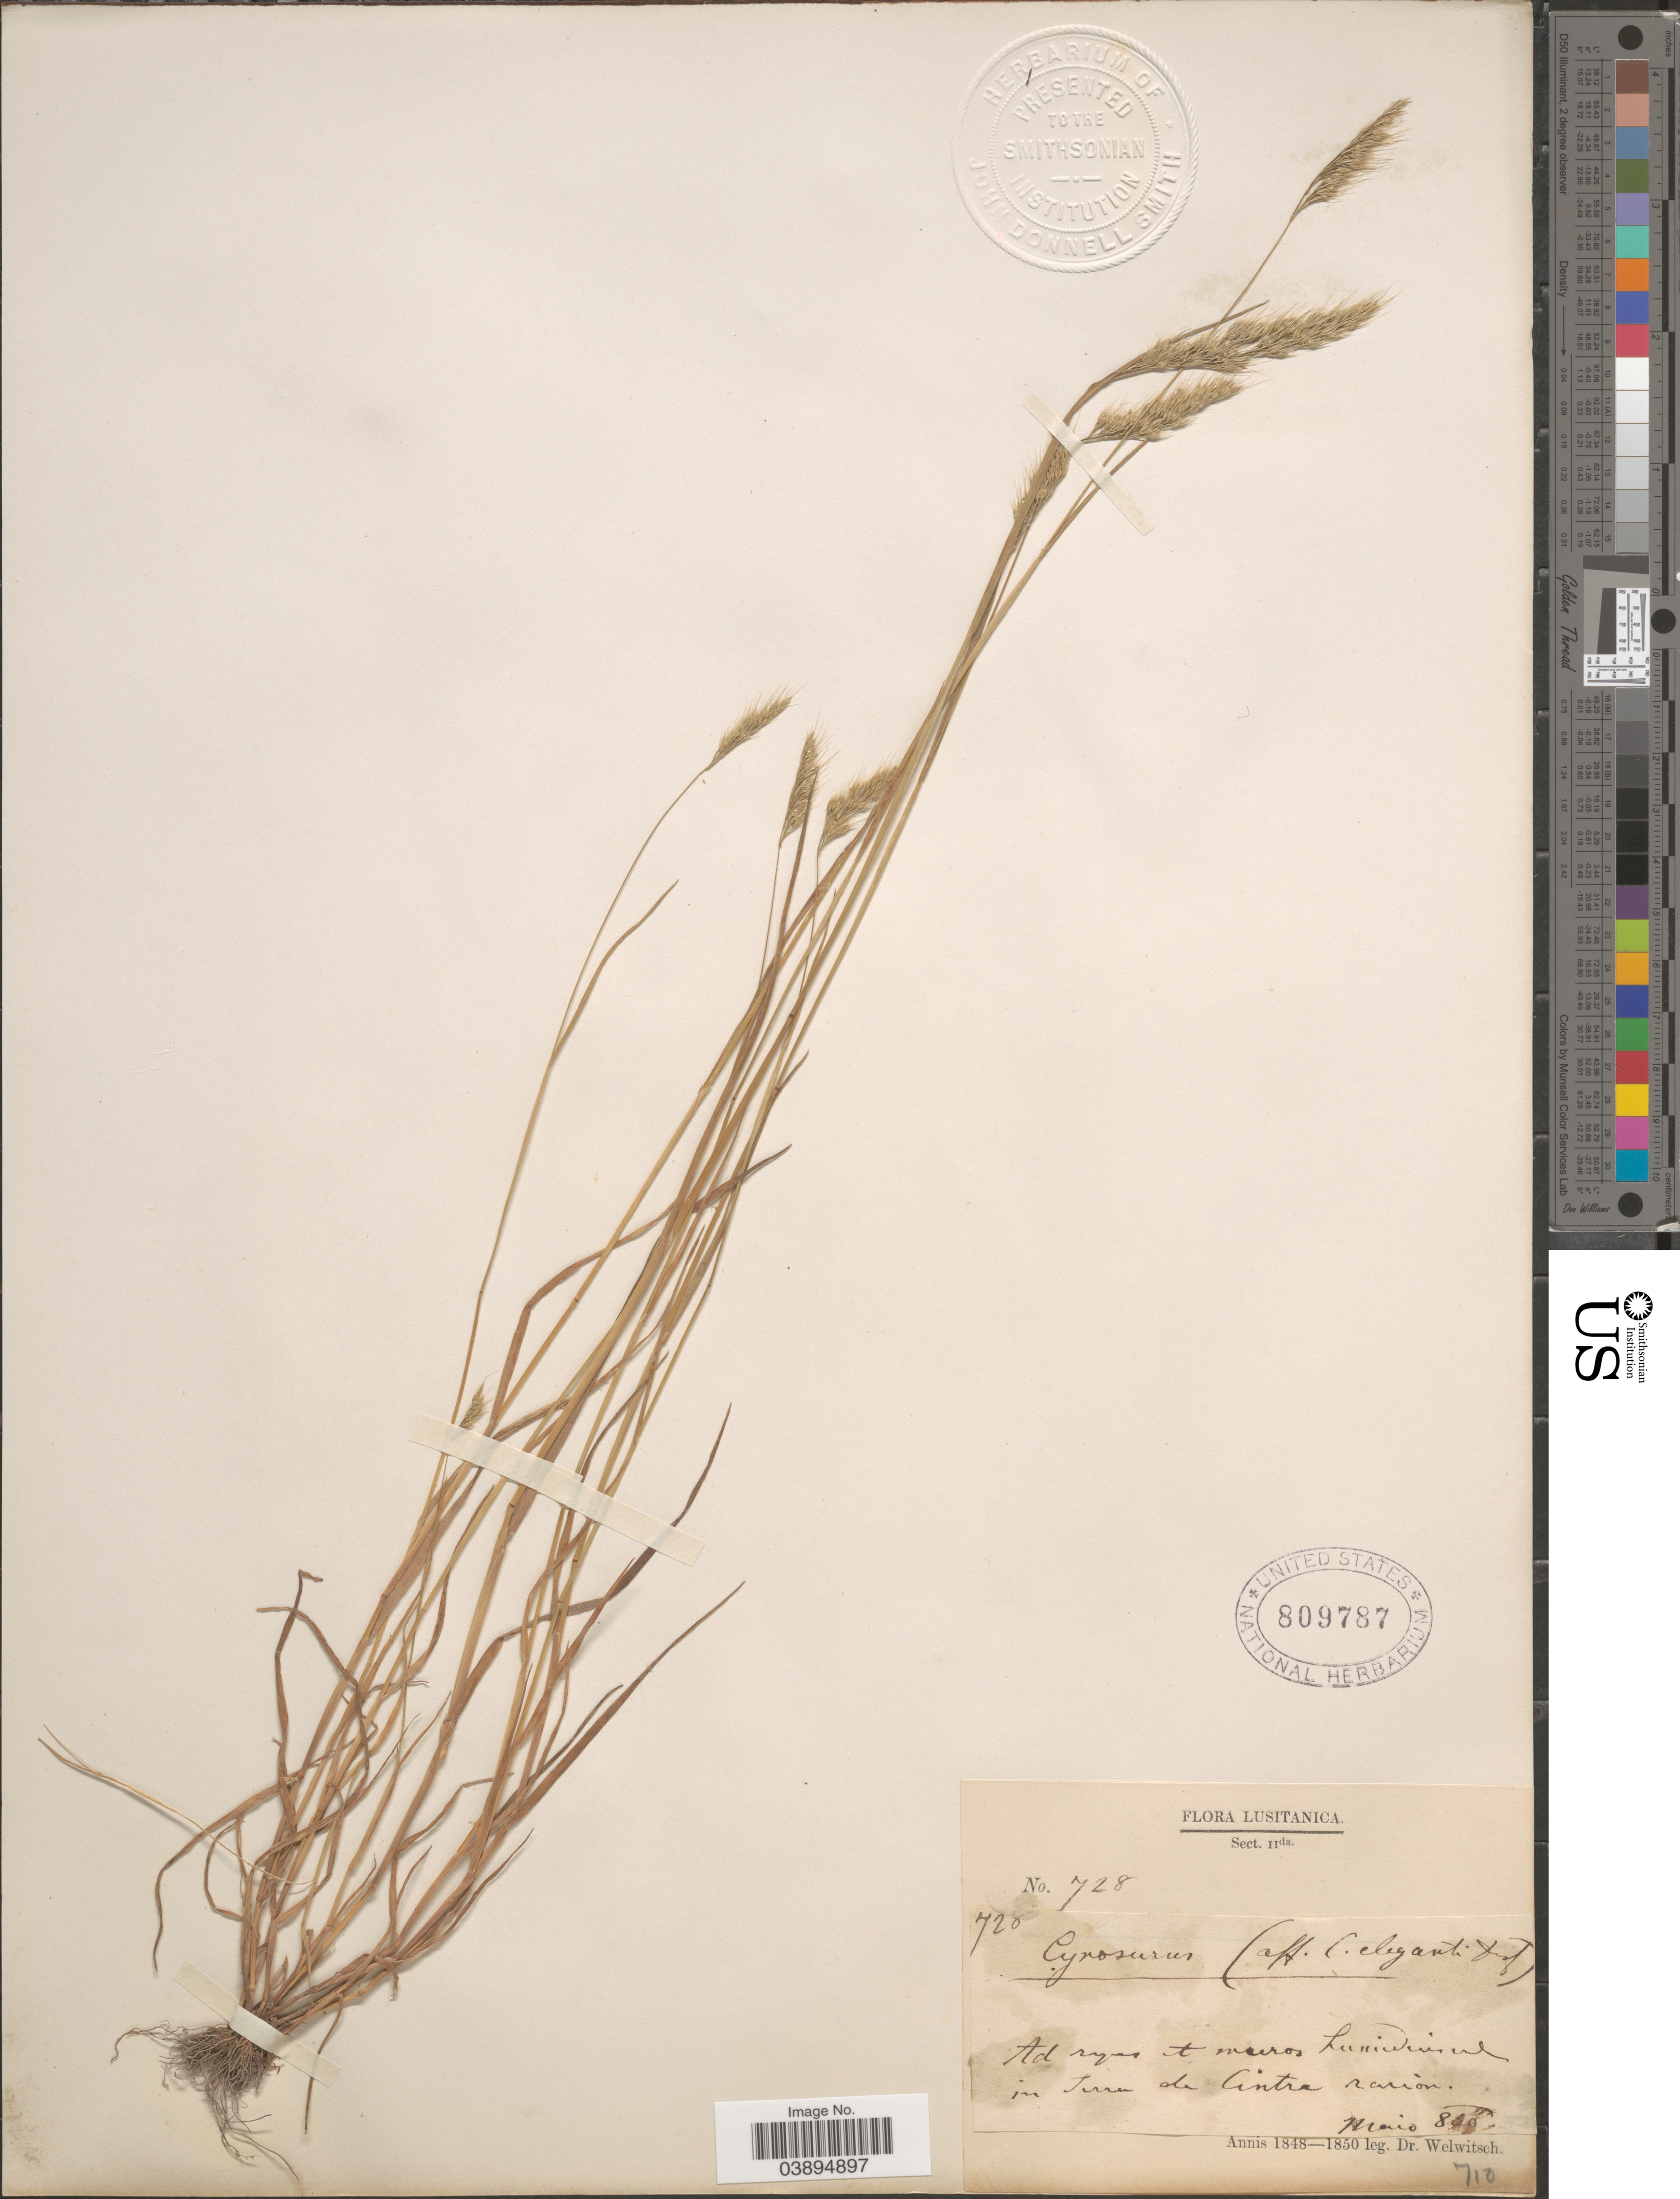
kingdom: Plantae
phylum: Tracheophyta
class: Liliopsida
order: Poales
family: Poaceae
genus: Cynosurus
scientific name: Cynosurus elegans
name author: Desf.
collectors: -. Welwitsch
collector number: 728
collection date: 1850-05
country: Portugal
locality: Lusitanica. Ad ryes t muros humidical in Terra da Cintra rarior.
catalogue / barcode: US 809787